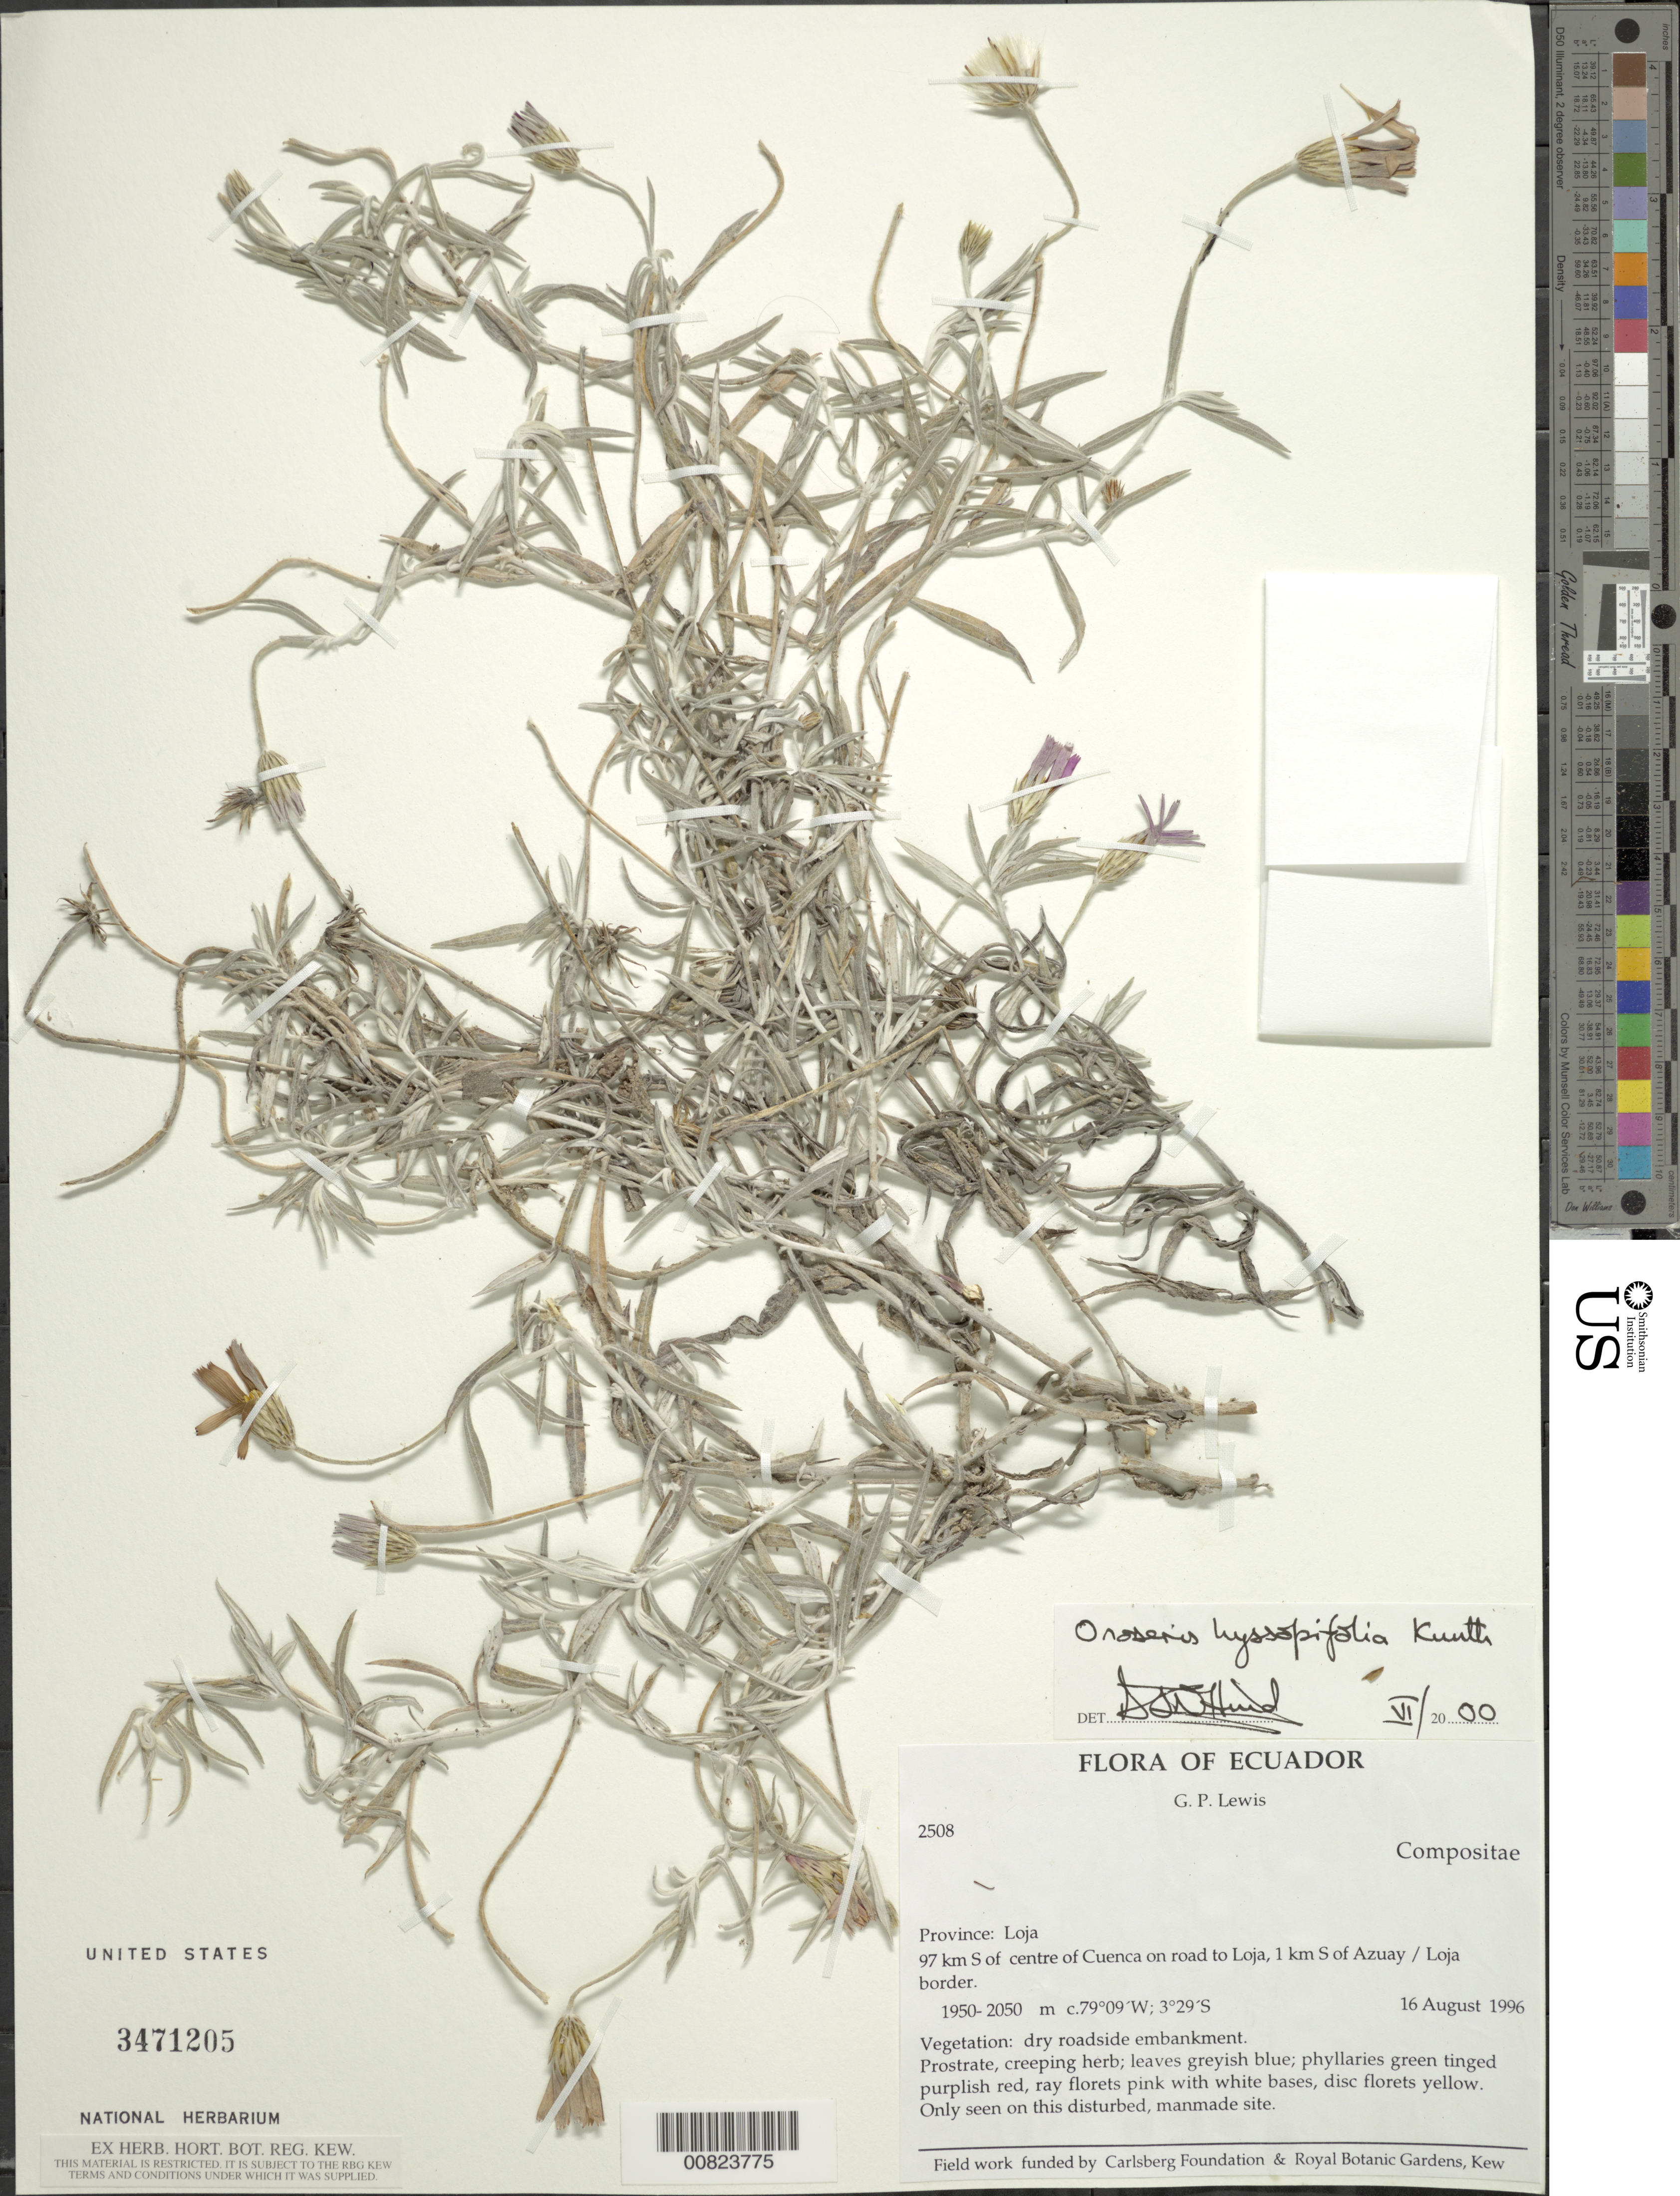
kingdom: Plantae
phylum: Tracheophyta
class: Magnoliopsida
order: Asterales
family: Asteraceae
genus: Onoseris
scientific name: Onoseris hyssopifolia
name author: Kunth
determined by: Hind, N.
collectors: G. P. Lewis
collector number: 2508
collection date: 1996-08-16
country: Ecuador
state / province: Loja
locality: Cuenca, 97 km S of centre, on road to Loja, 1 km S of Azuay/Loja border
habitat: Dry roadside embankment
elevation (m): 1950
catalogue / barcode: US 3471205